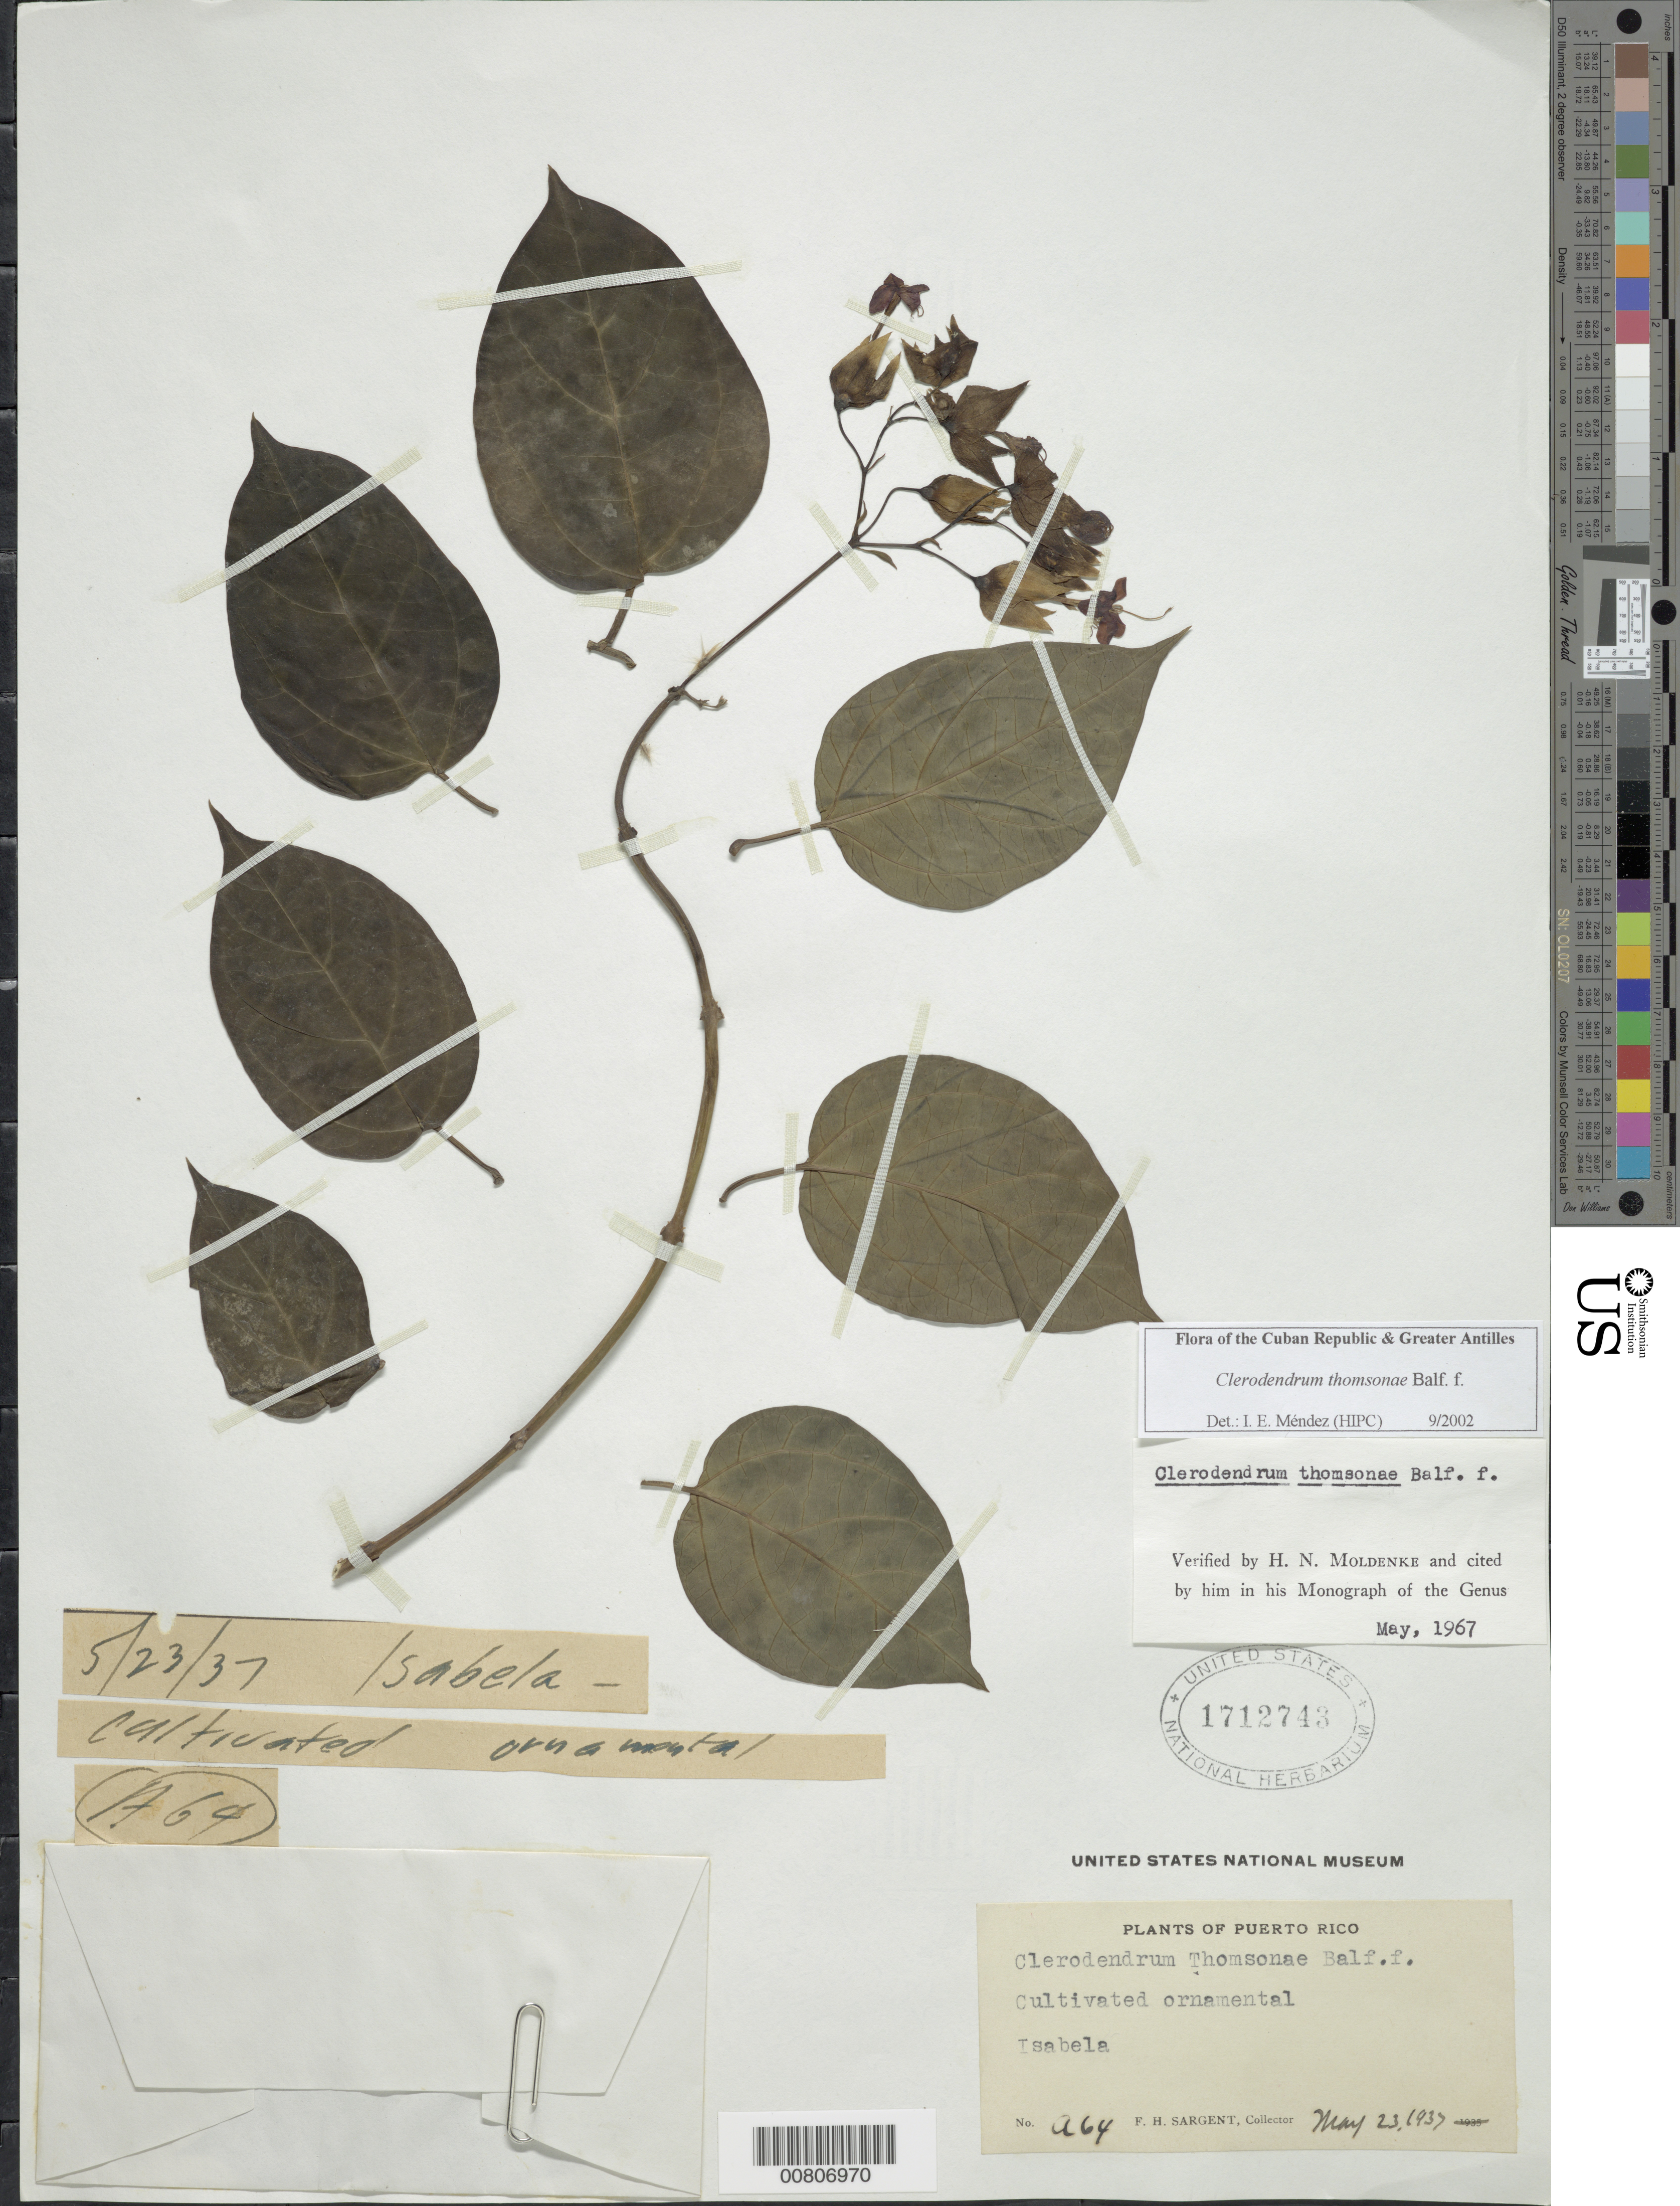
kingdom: Plantae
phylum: Tracheophyta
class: Magnoliopsida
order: Lamiales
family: Lamiaceae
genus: Clerodendrum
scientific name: Clerodendrum thomsoniae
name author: Balf.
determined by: Méndez, Isidro E., (HIPC)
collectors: F. H. Sargent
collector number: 64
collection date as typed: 23 May 1937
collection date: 1937-05-23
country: Puerto Rico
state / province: Isabela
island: Puerto Rico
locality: Isabela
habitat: Cultivated ornamental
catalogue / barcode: US 1712743